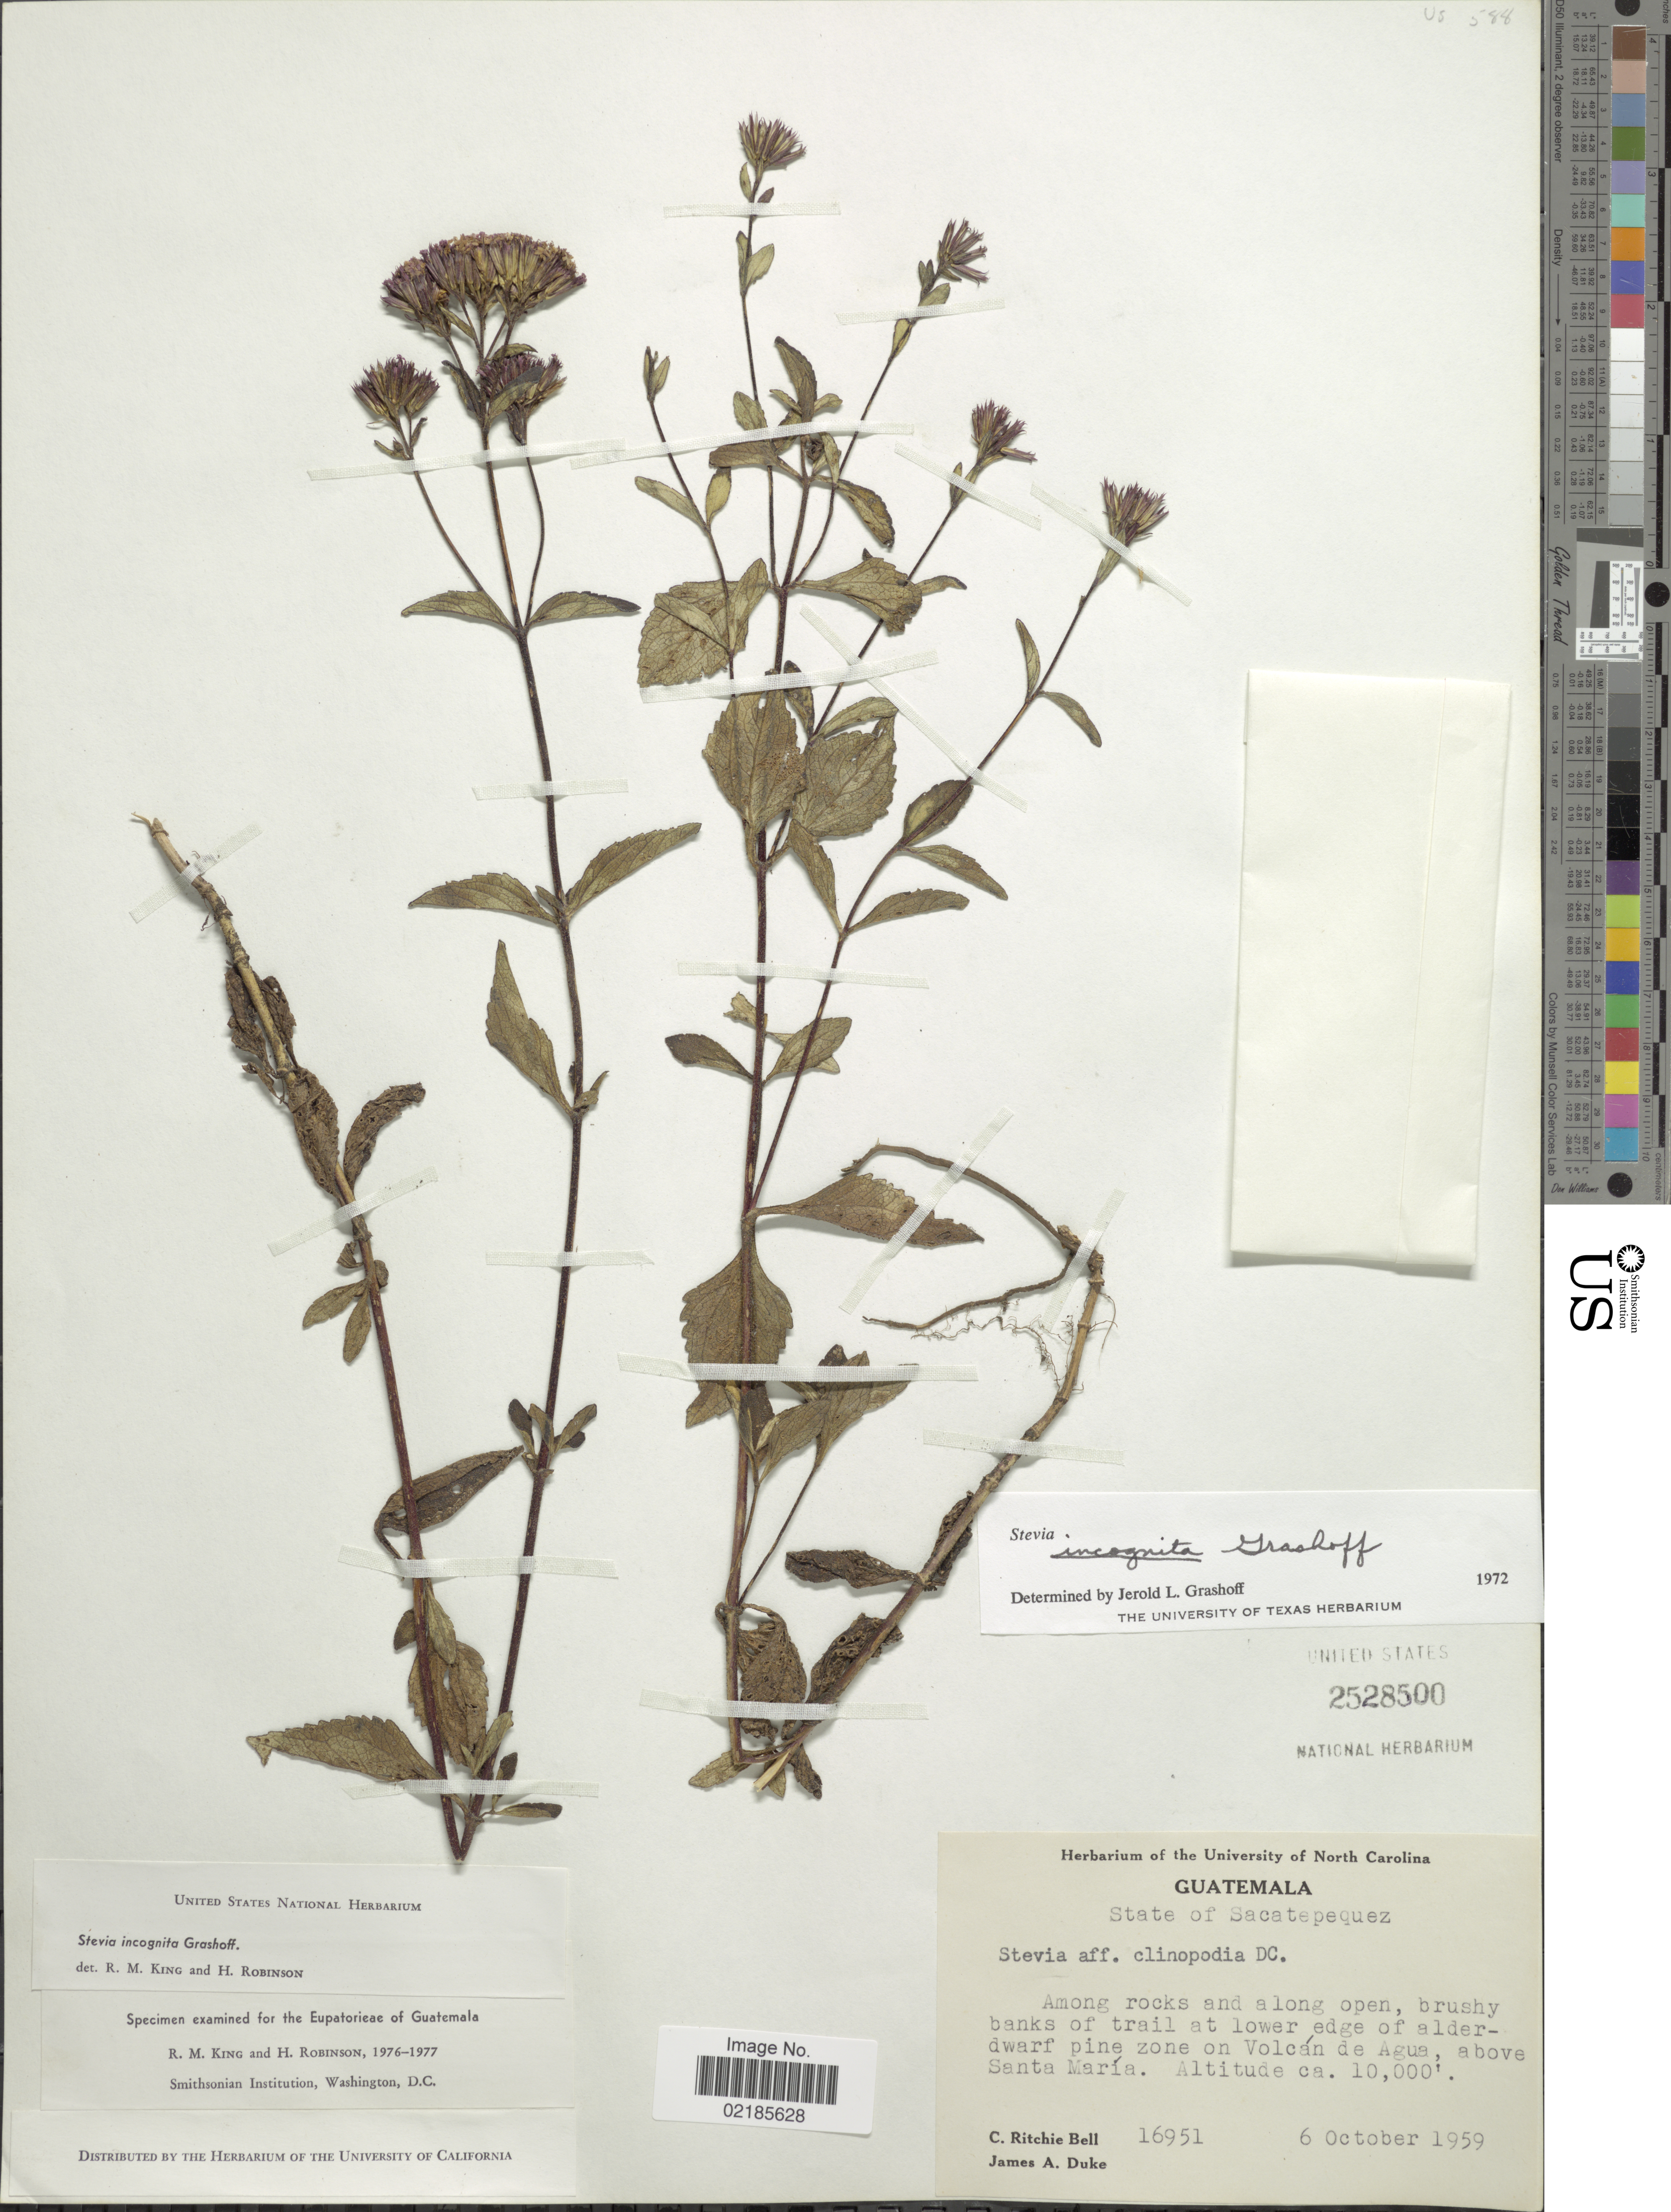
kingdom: Plantae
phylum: Tracheophyta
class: Magnoliopsida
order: Asterales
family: Asteraceae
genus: Stevia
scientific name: Stevia incognita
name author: Grashoff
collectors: C. R. Bell & J. A. Duke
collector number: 16951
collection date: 1959-10-06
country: Guatemala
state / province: Sacatepéquez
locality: On Volcan de Agua, above Santa Maria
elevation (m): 3048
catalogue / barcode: US 2528500